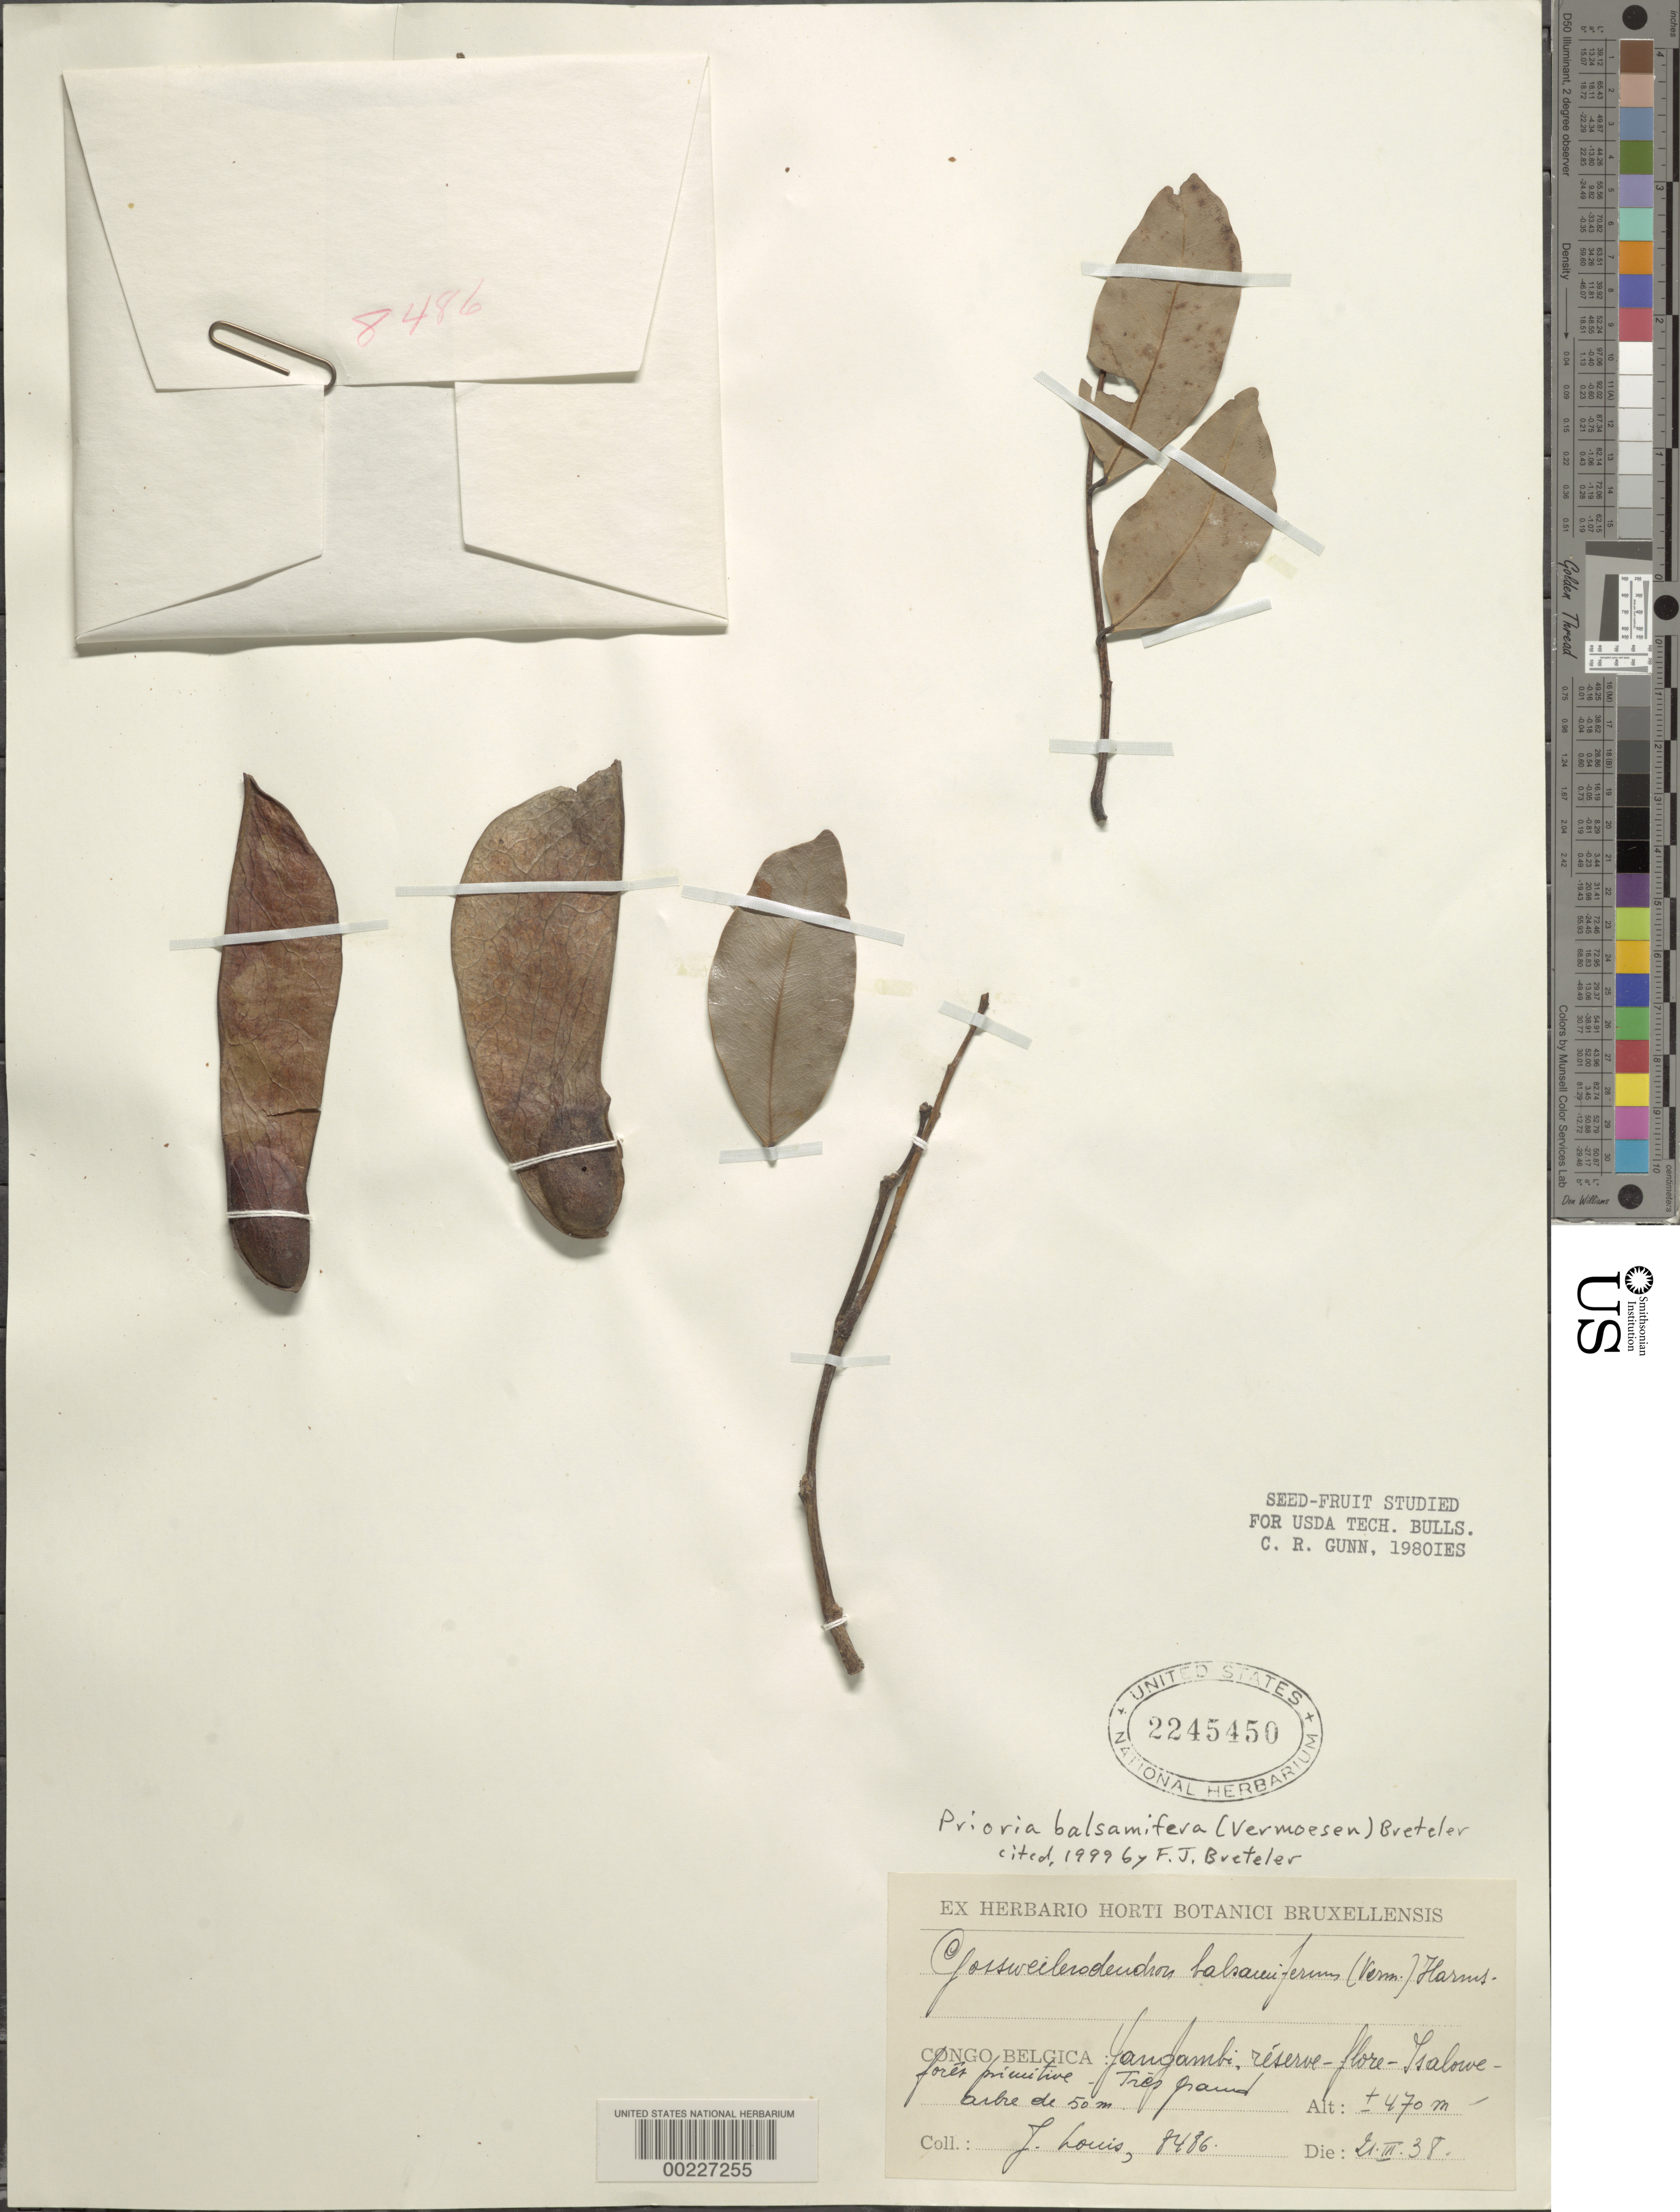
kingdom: Plantae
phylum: Tracheophyta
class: Magnoliopsida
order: Fabales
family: Fabaceae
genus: Gossweilerodendron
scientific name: Gossweilerodendron balsamiferum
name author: (Vermoesen) Harms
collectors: J. Louis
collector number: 8486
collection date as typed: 21 Mar 1938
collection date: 1938-03-21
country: Congo, Democratic Republic of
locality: Yanglambi reserve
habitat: Primative forest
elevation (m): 470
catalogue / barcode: US 2245450